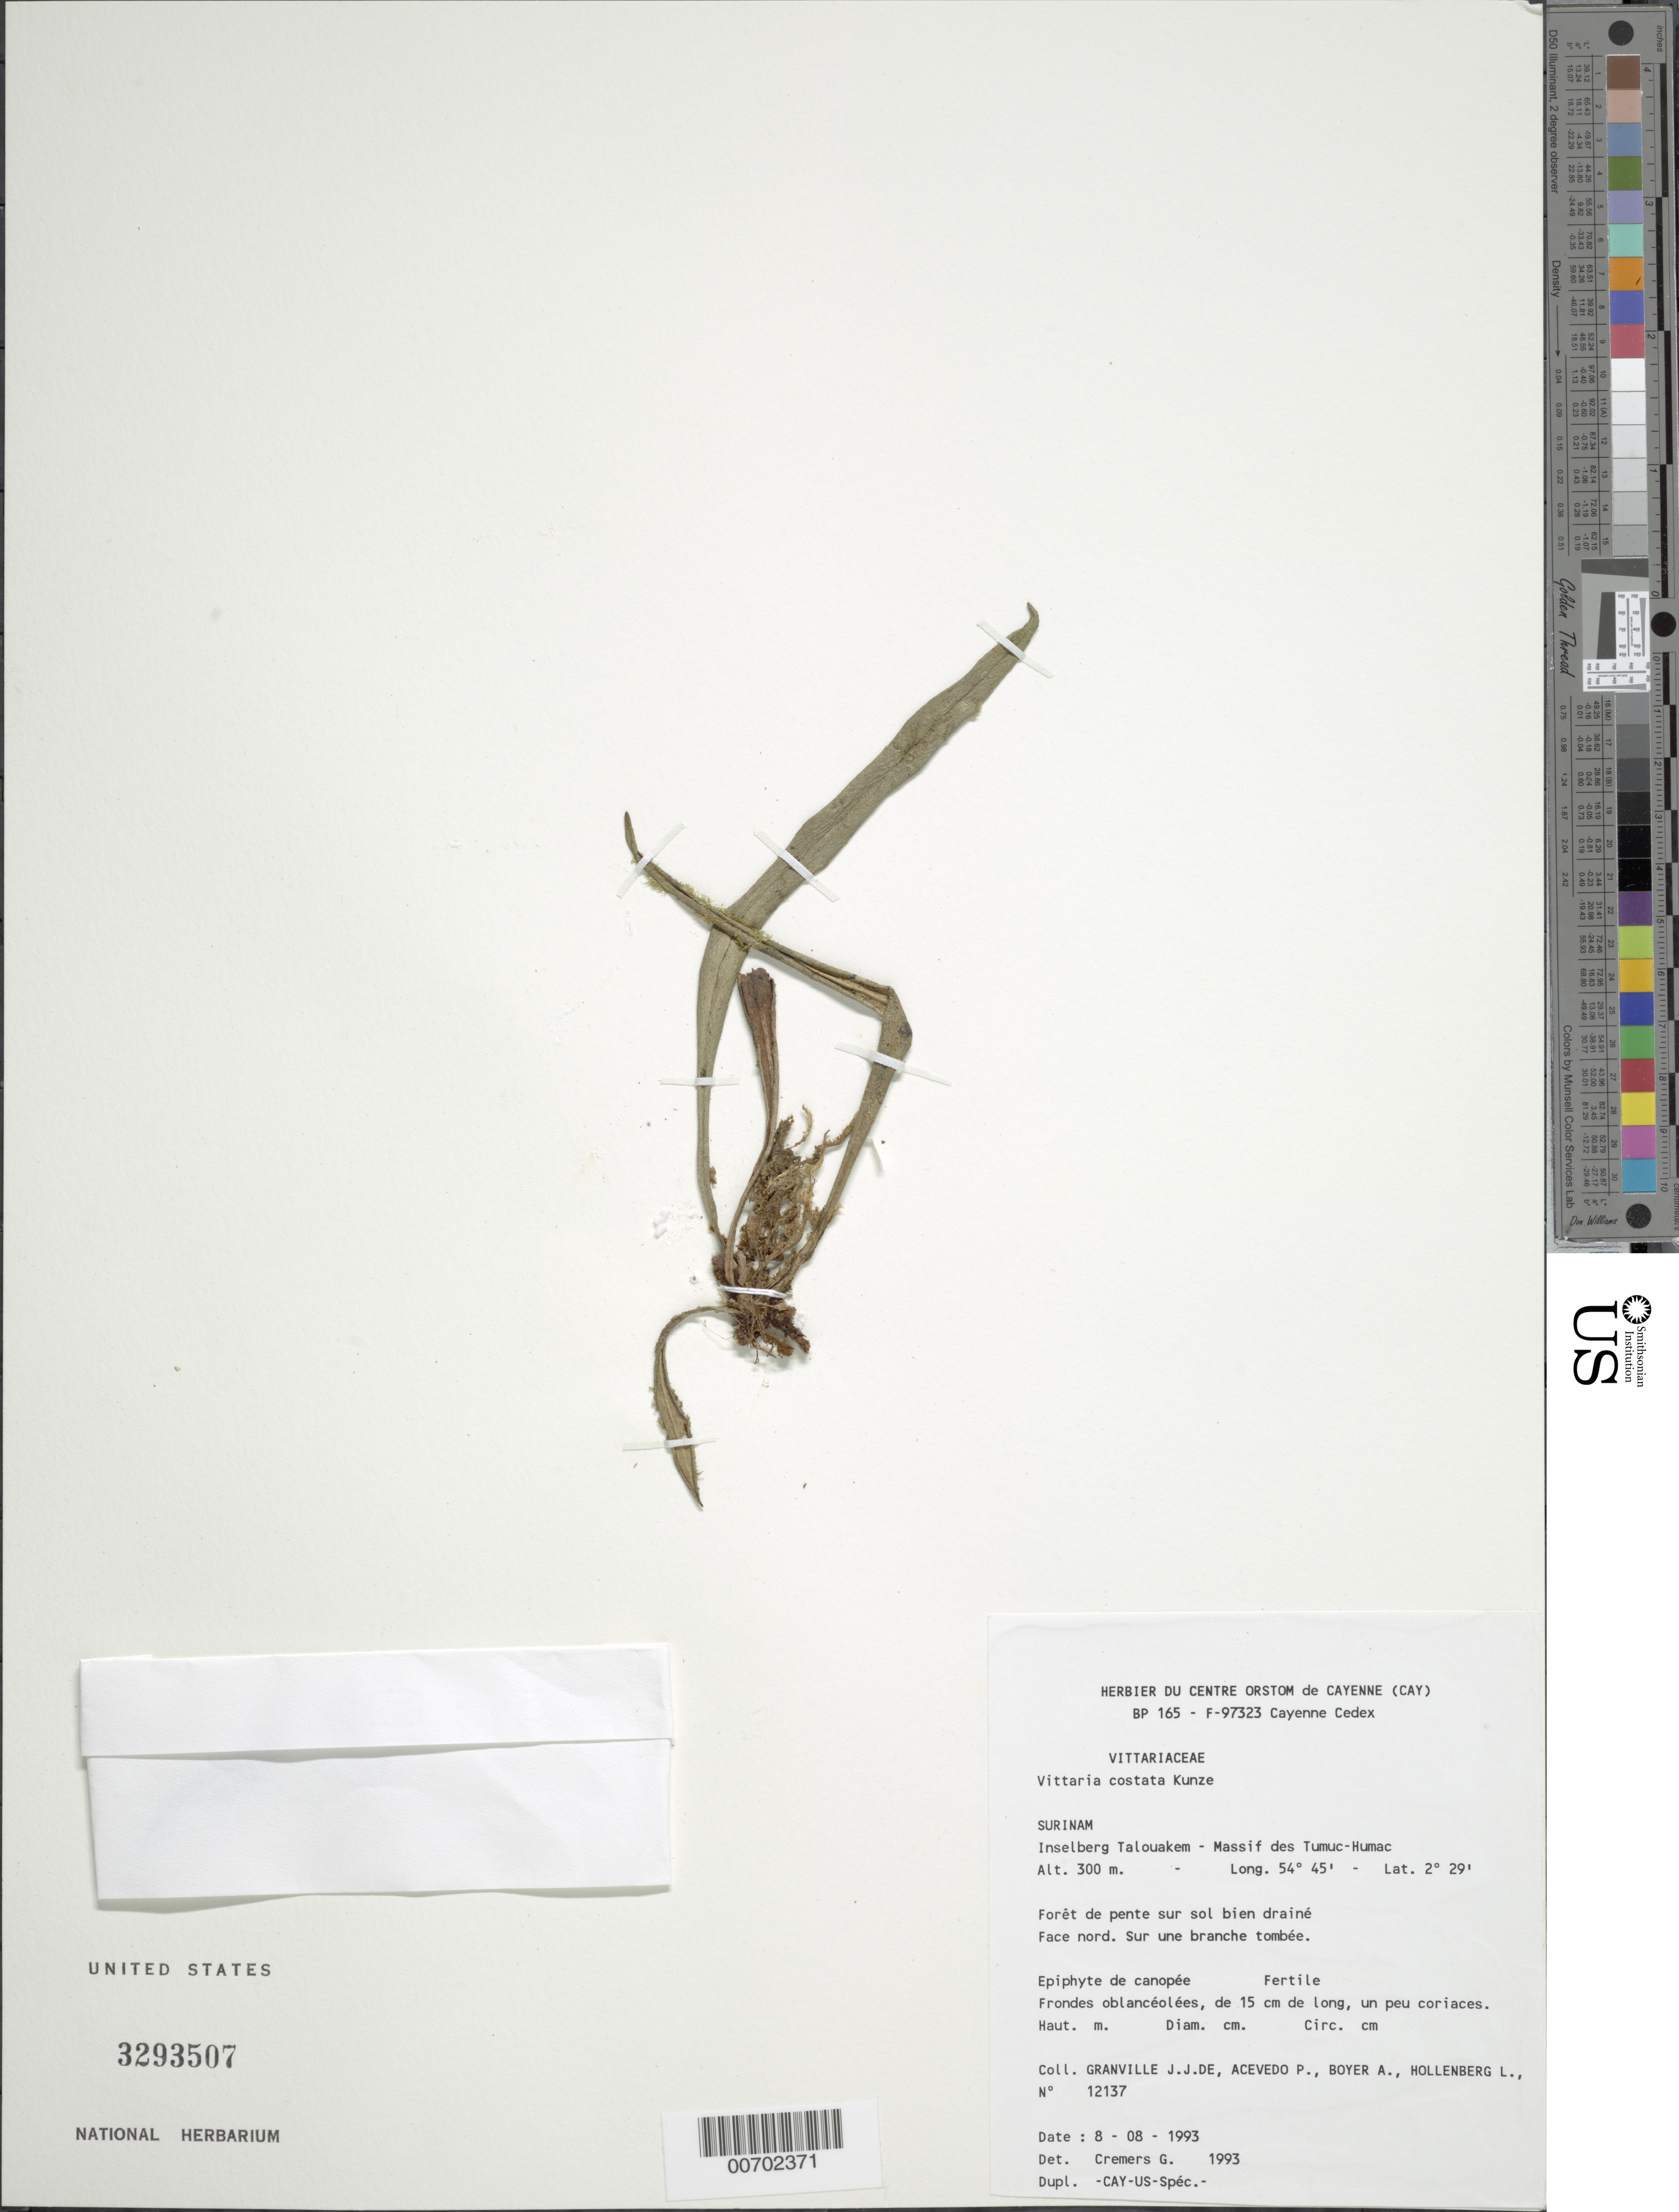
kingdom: Plantae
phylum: Tracheophyta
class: Polypodiopsida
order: Polypodiales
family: Pteridaceae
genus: Ananthacorus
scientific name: Ananthacorus angustifolius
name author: (Sw.) Underw. & Maxon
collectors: J.-J. de Granville, P. Acevedo-Rodr., A. Boyer & L. Hollenberg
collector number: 12137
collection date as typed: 8-Aug-93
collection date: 1993-08-08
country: Suriname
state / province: Sipaliwini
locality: Inselberg Talouakem, Massif des Tumuc-Humac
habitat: Forêt de pente sur sol bien draine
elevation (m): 300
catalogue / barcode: US 3293507